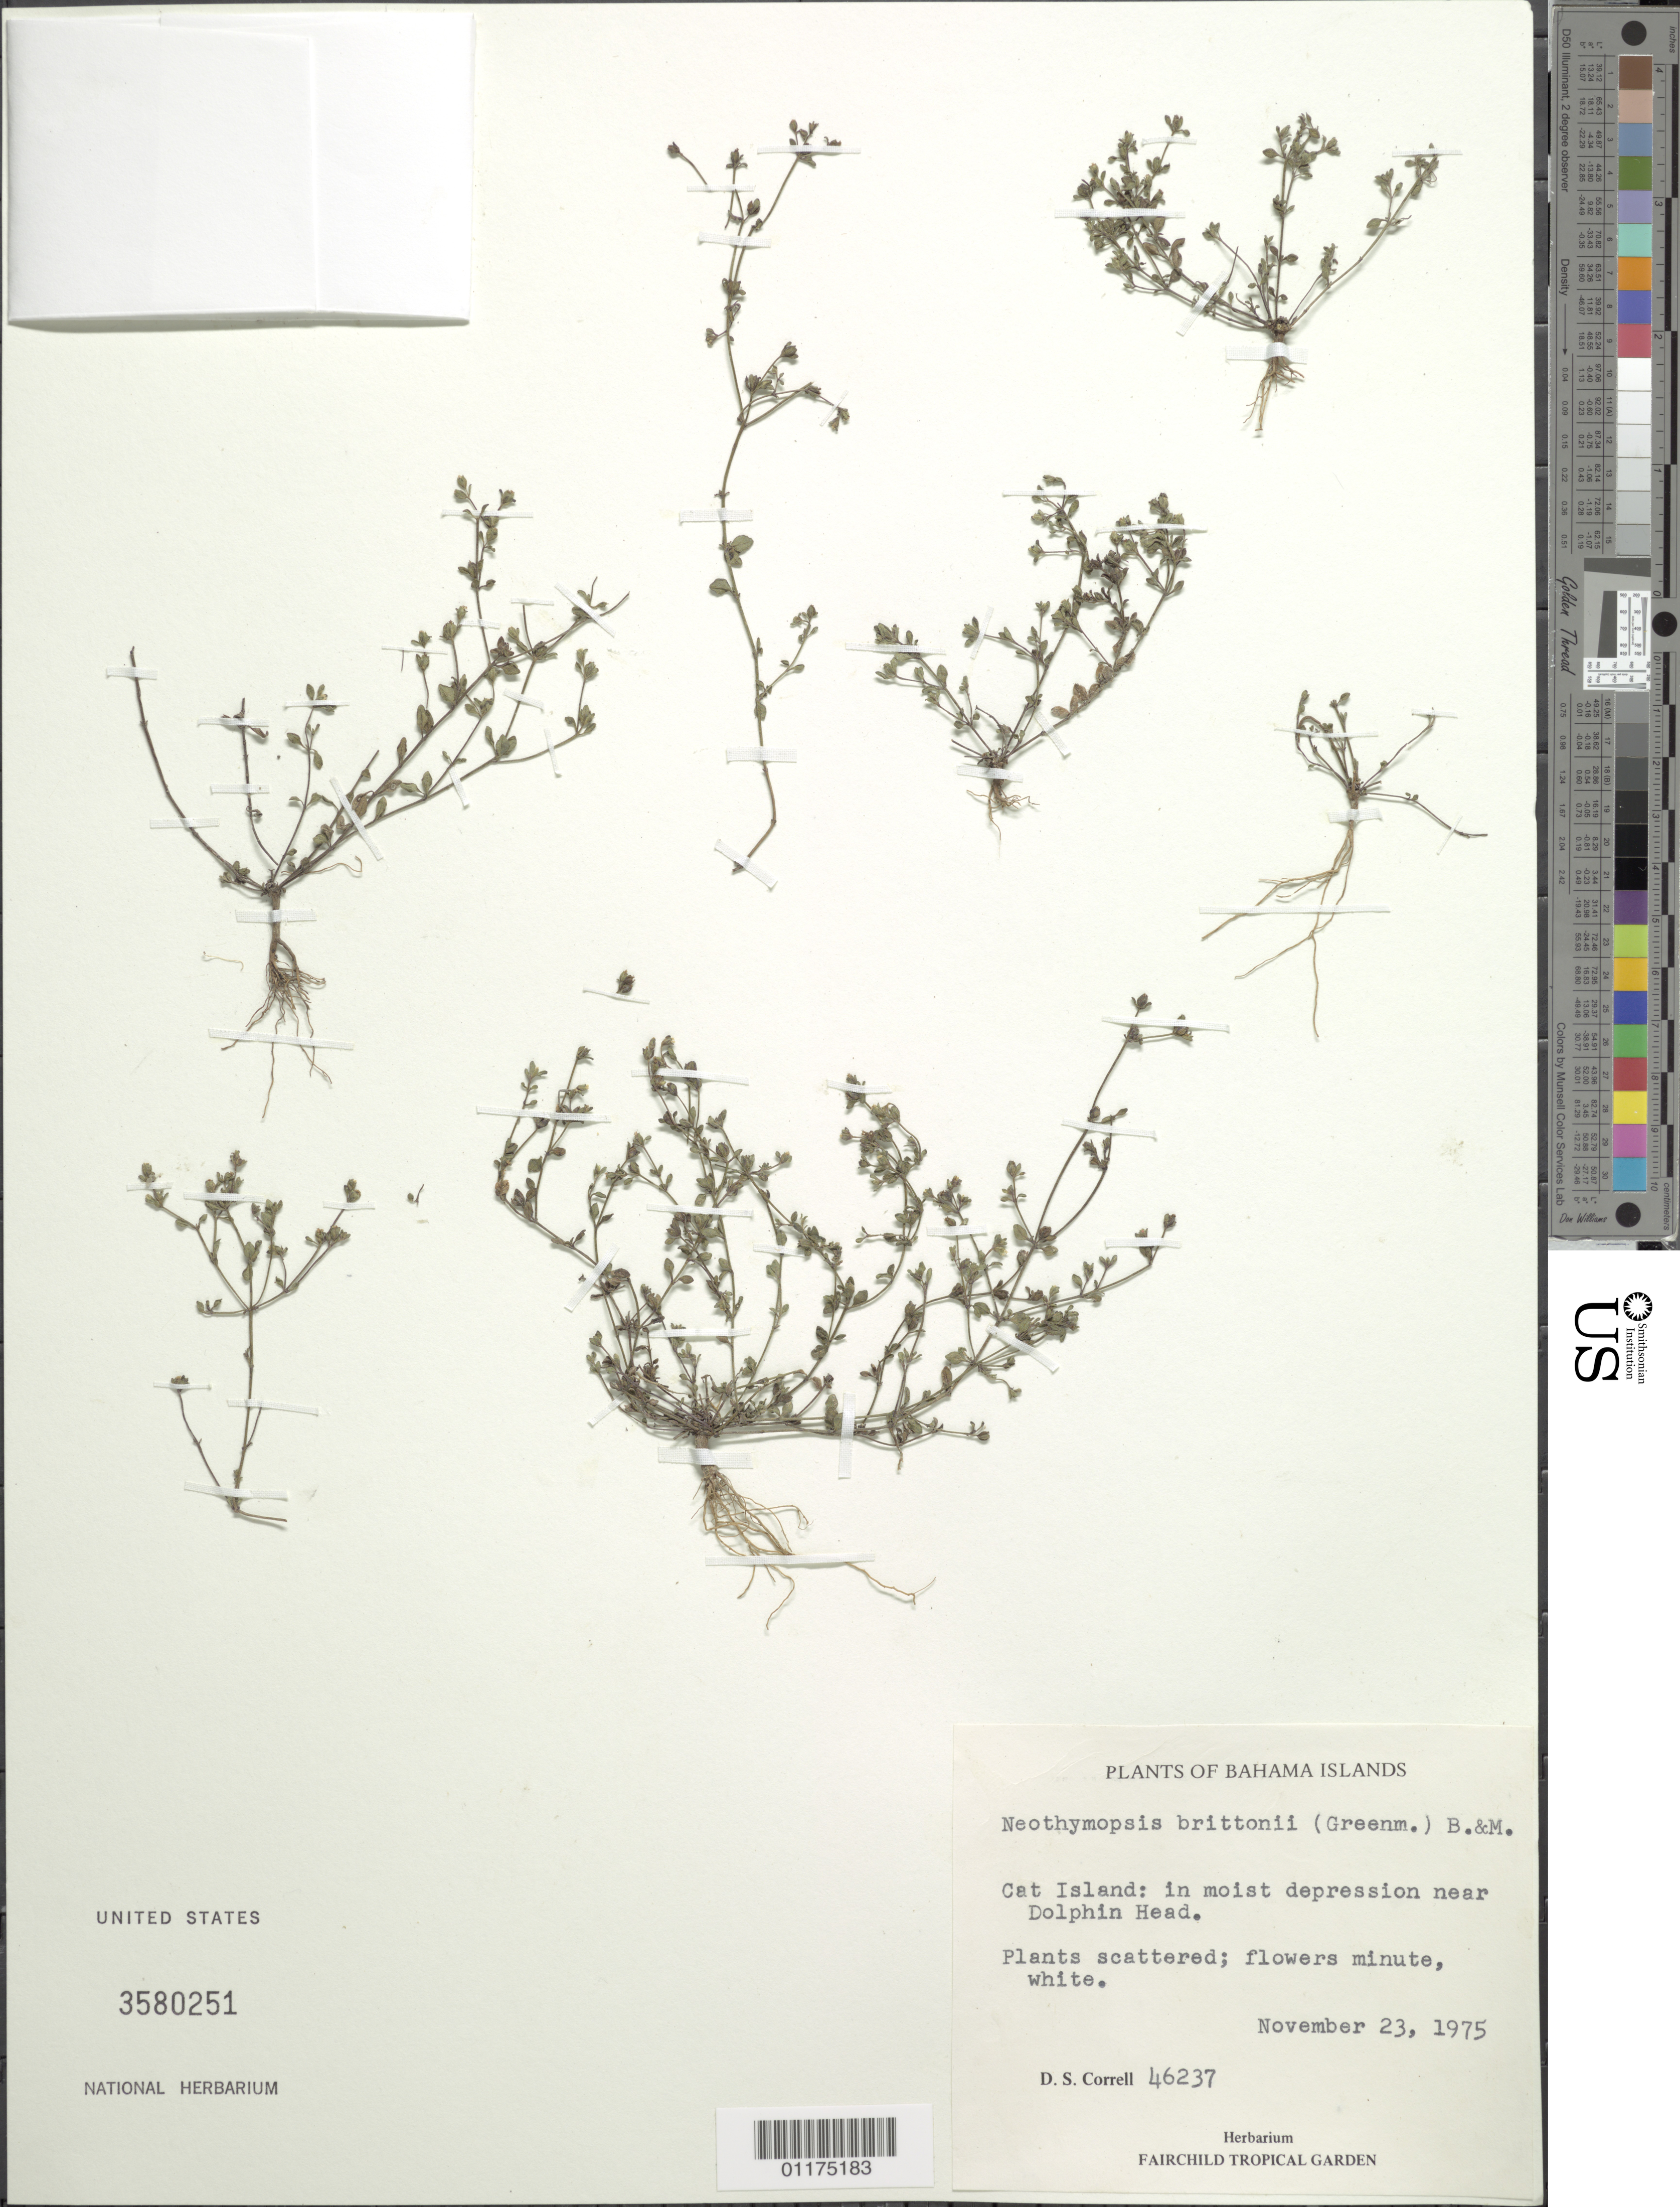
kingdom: Plantae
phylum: Tracheophyta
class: Magnoliopsida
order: Asterales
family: Asteraceae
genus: Thymopsis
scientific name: Thymopsis brittonii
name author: (Greenm.) Britton & Millsp.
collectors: D. S. Correll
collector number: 46237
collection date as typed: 23 Nov 1975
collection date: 1975-11-23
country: Bahamas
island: Cat I.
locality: in moist depression near Dolphin Head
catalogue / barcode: US 3580251